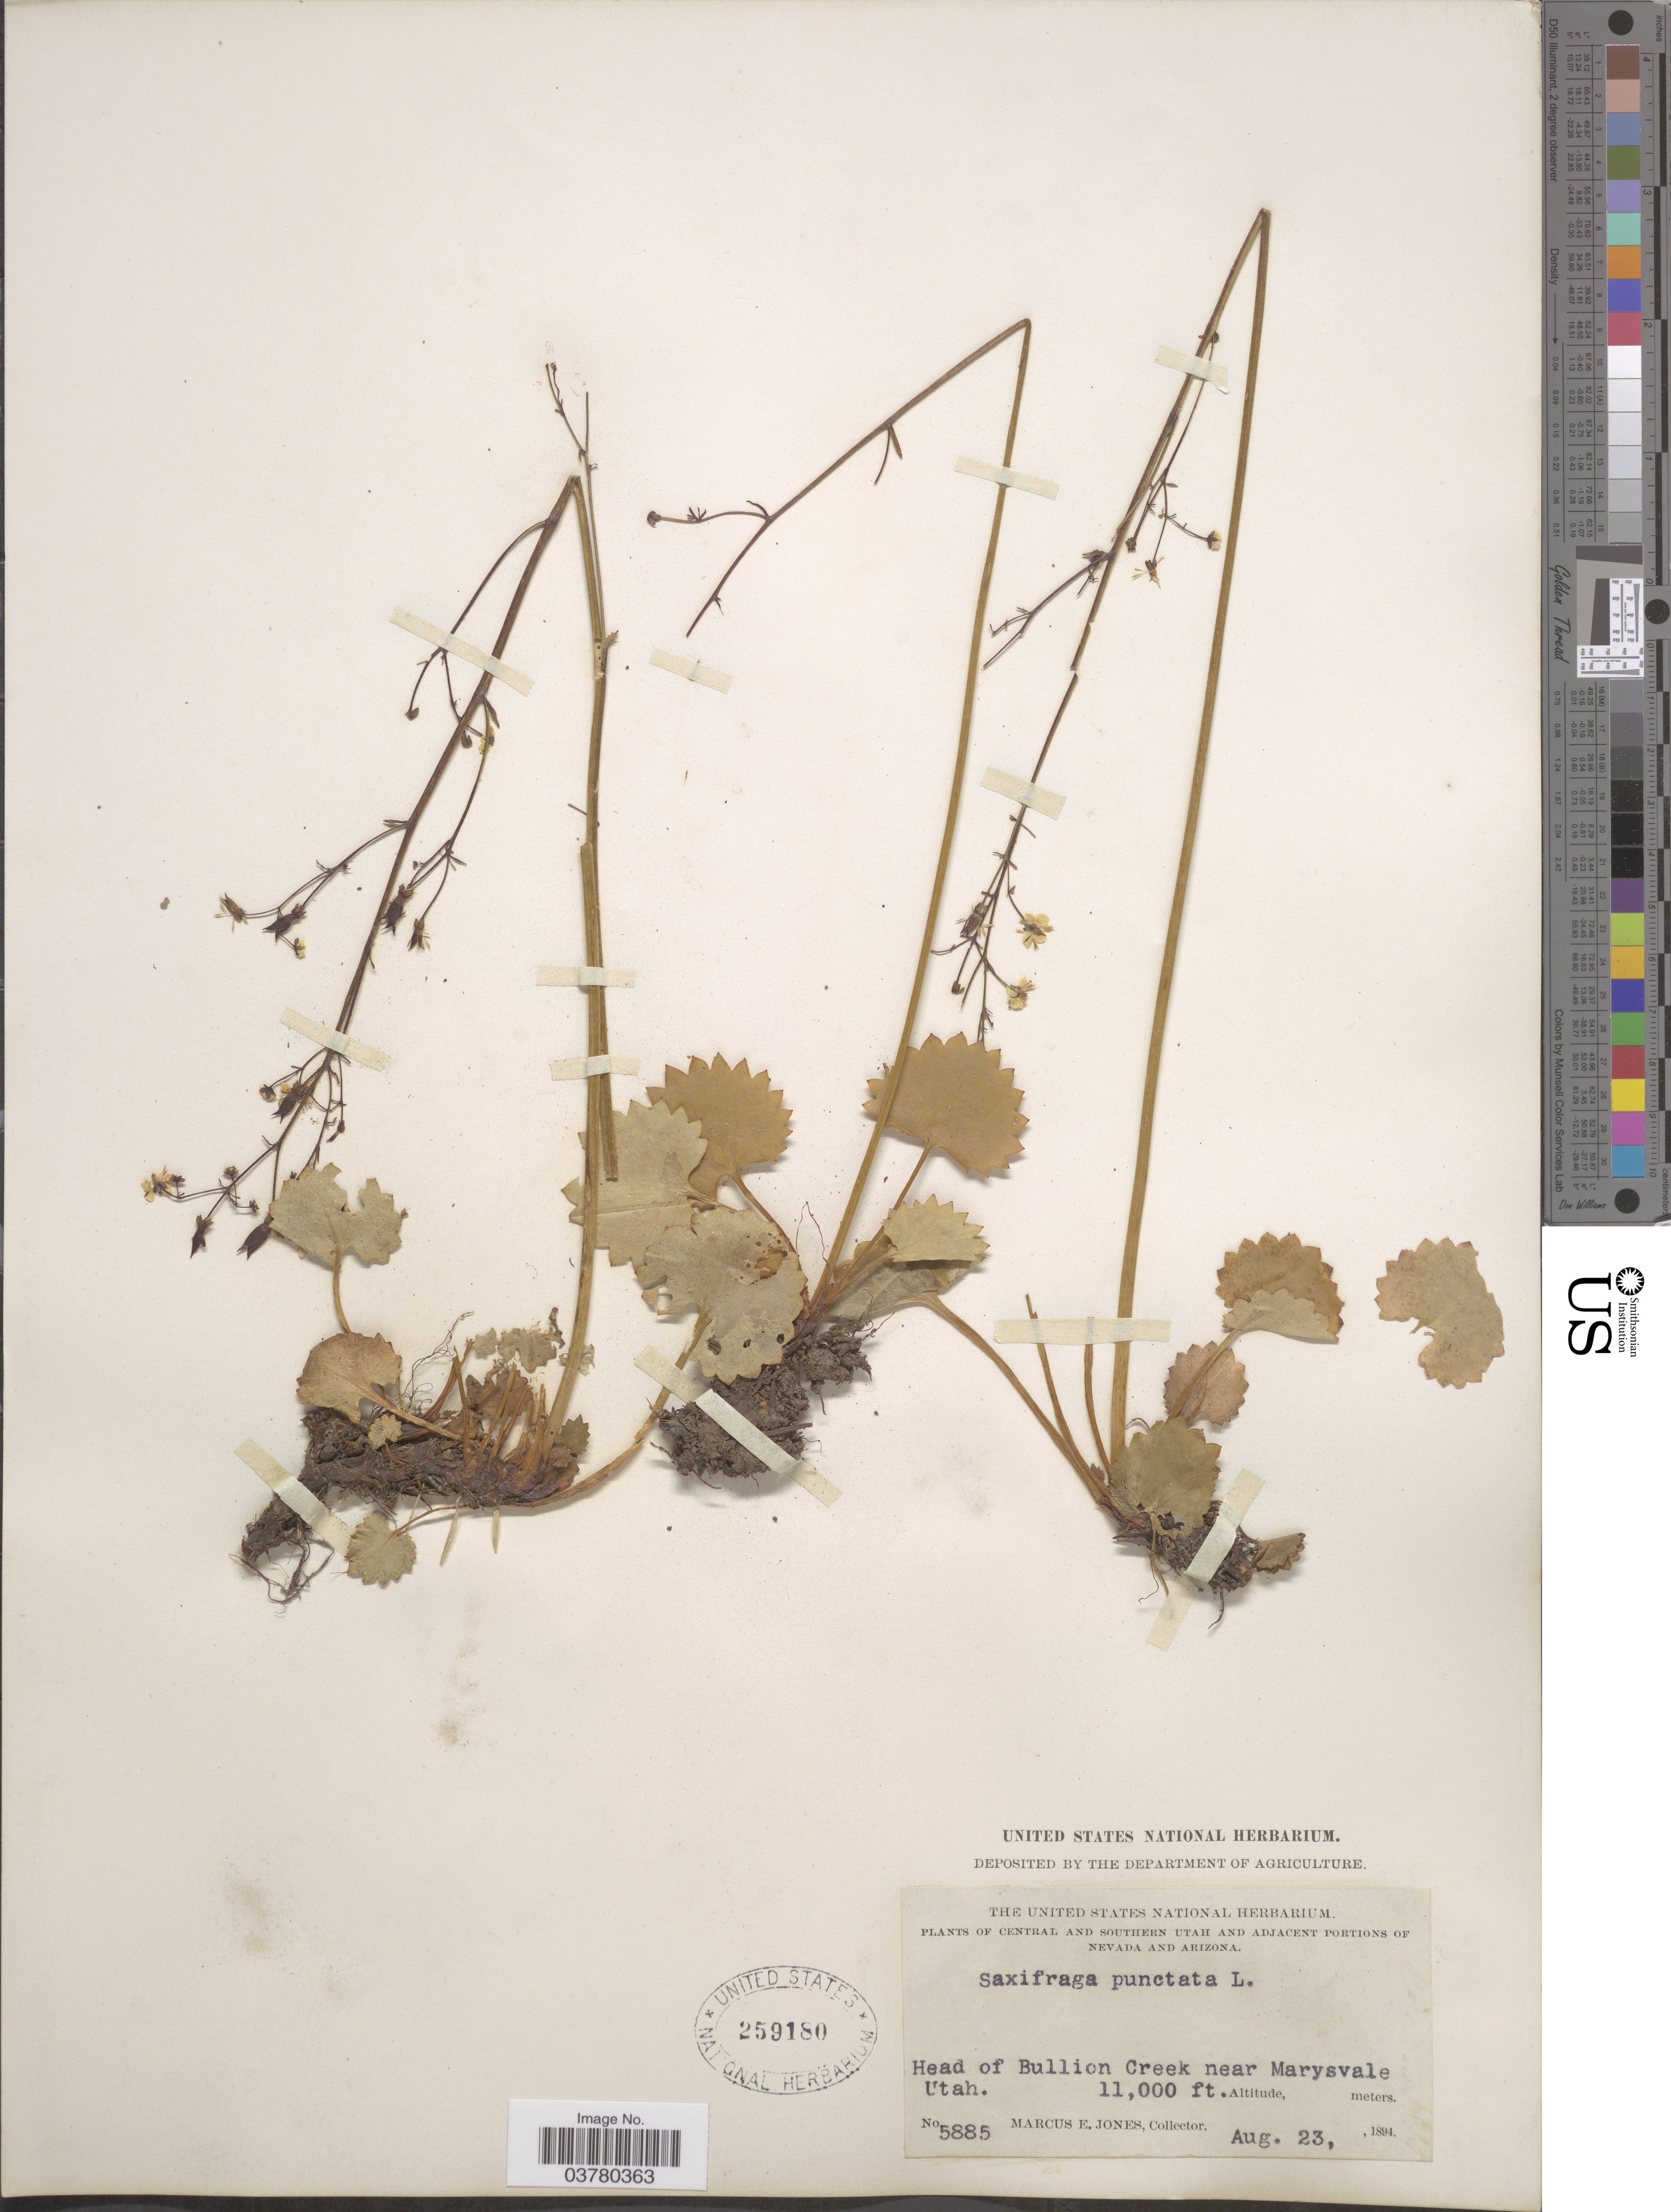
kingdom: Plantae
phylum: Tracheophyta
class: Magnoliopsida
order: Saxifragales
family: Saxifragaceae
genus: Micranthes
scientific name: Micranthes odontoloma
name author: (Piper) A. Heller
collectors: M. E. Jones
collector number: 5885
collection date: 1894-08-23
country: United States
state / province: Utah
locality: Central and Southern Utah. Head of Bullion Creek near Marysvale.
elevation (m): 3353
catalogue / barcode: US 259180